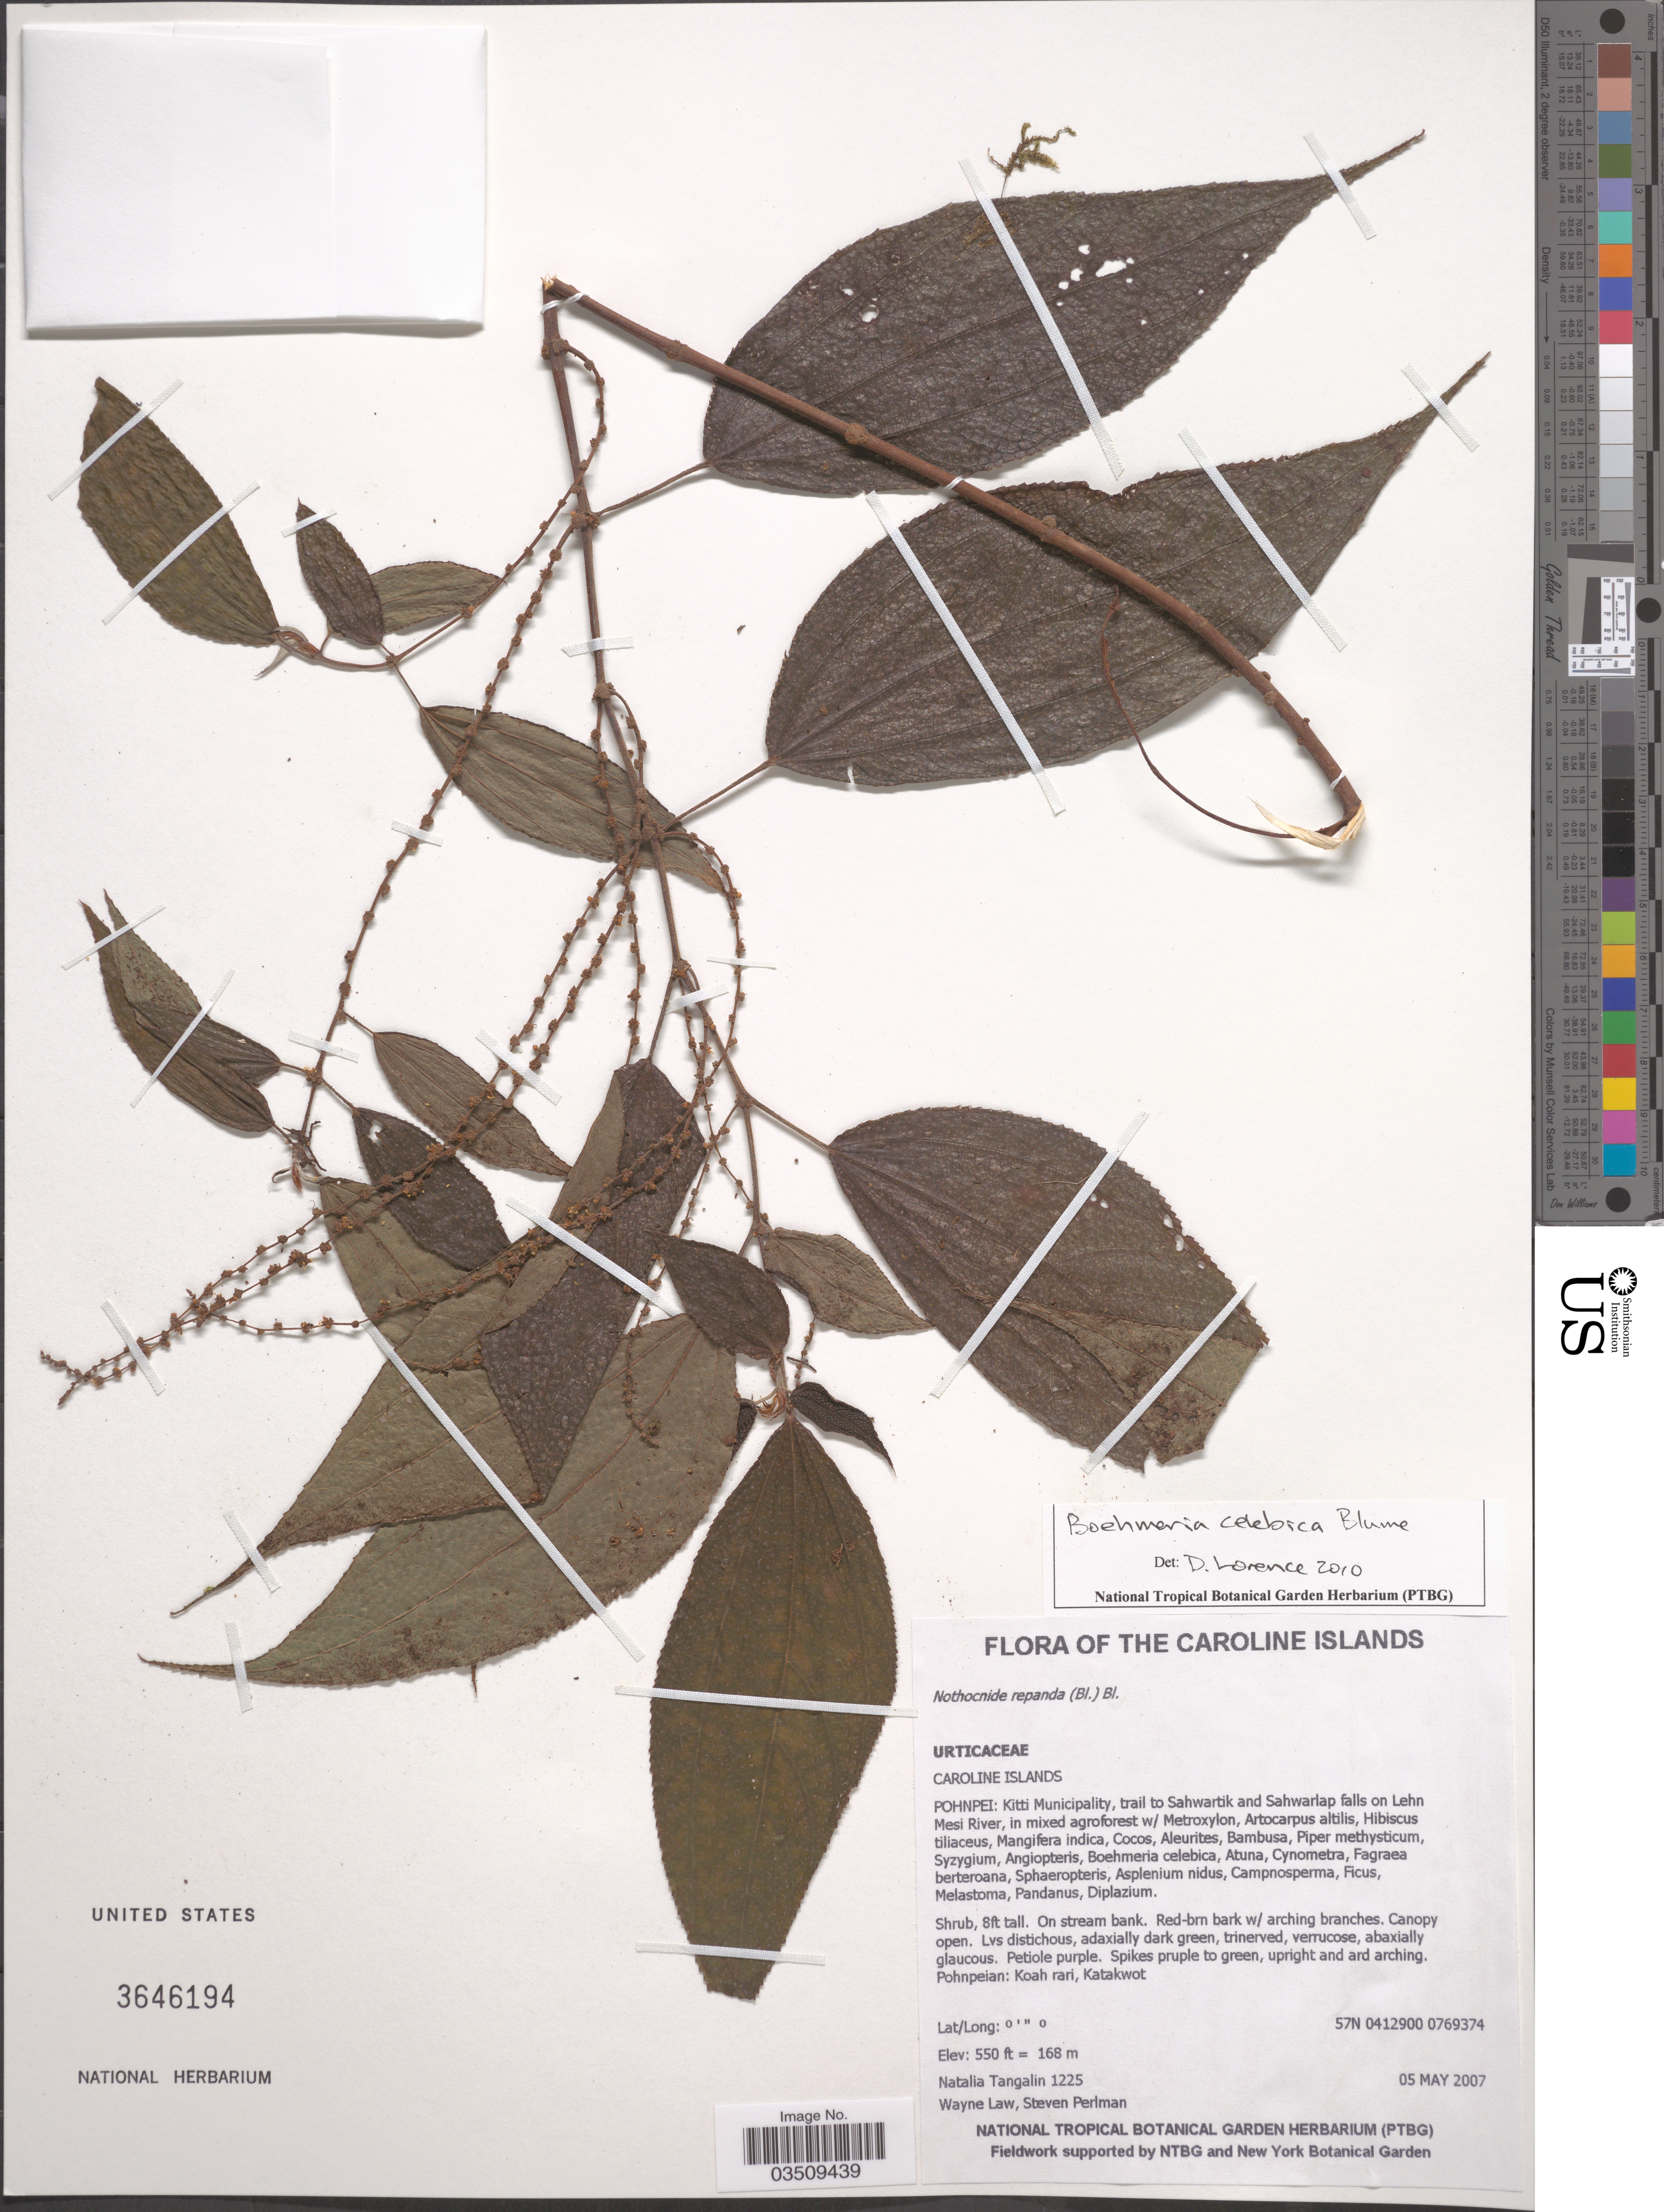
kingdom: Plantae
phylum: Tracheophyta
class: Magnoliopsida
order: Rosales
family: Urticaceae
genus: Nothocnide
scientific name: Nothocnide repanda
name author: (Blume) Blume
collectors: N. Tangalin, W. Law & S. P. Perlman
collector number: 1225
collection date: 2007-05-05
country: Micronesia, Federated States of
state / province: Pohnpei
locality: Kitti Municipality, trail to Sahwartik and Sahwarlap falls on Lehn Mesi River.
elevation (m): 168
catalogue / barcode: US 3646194